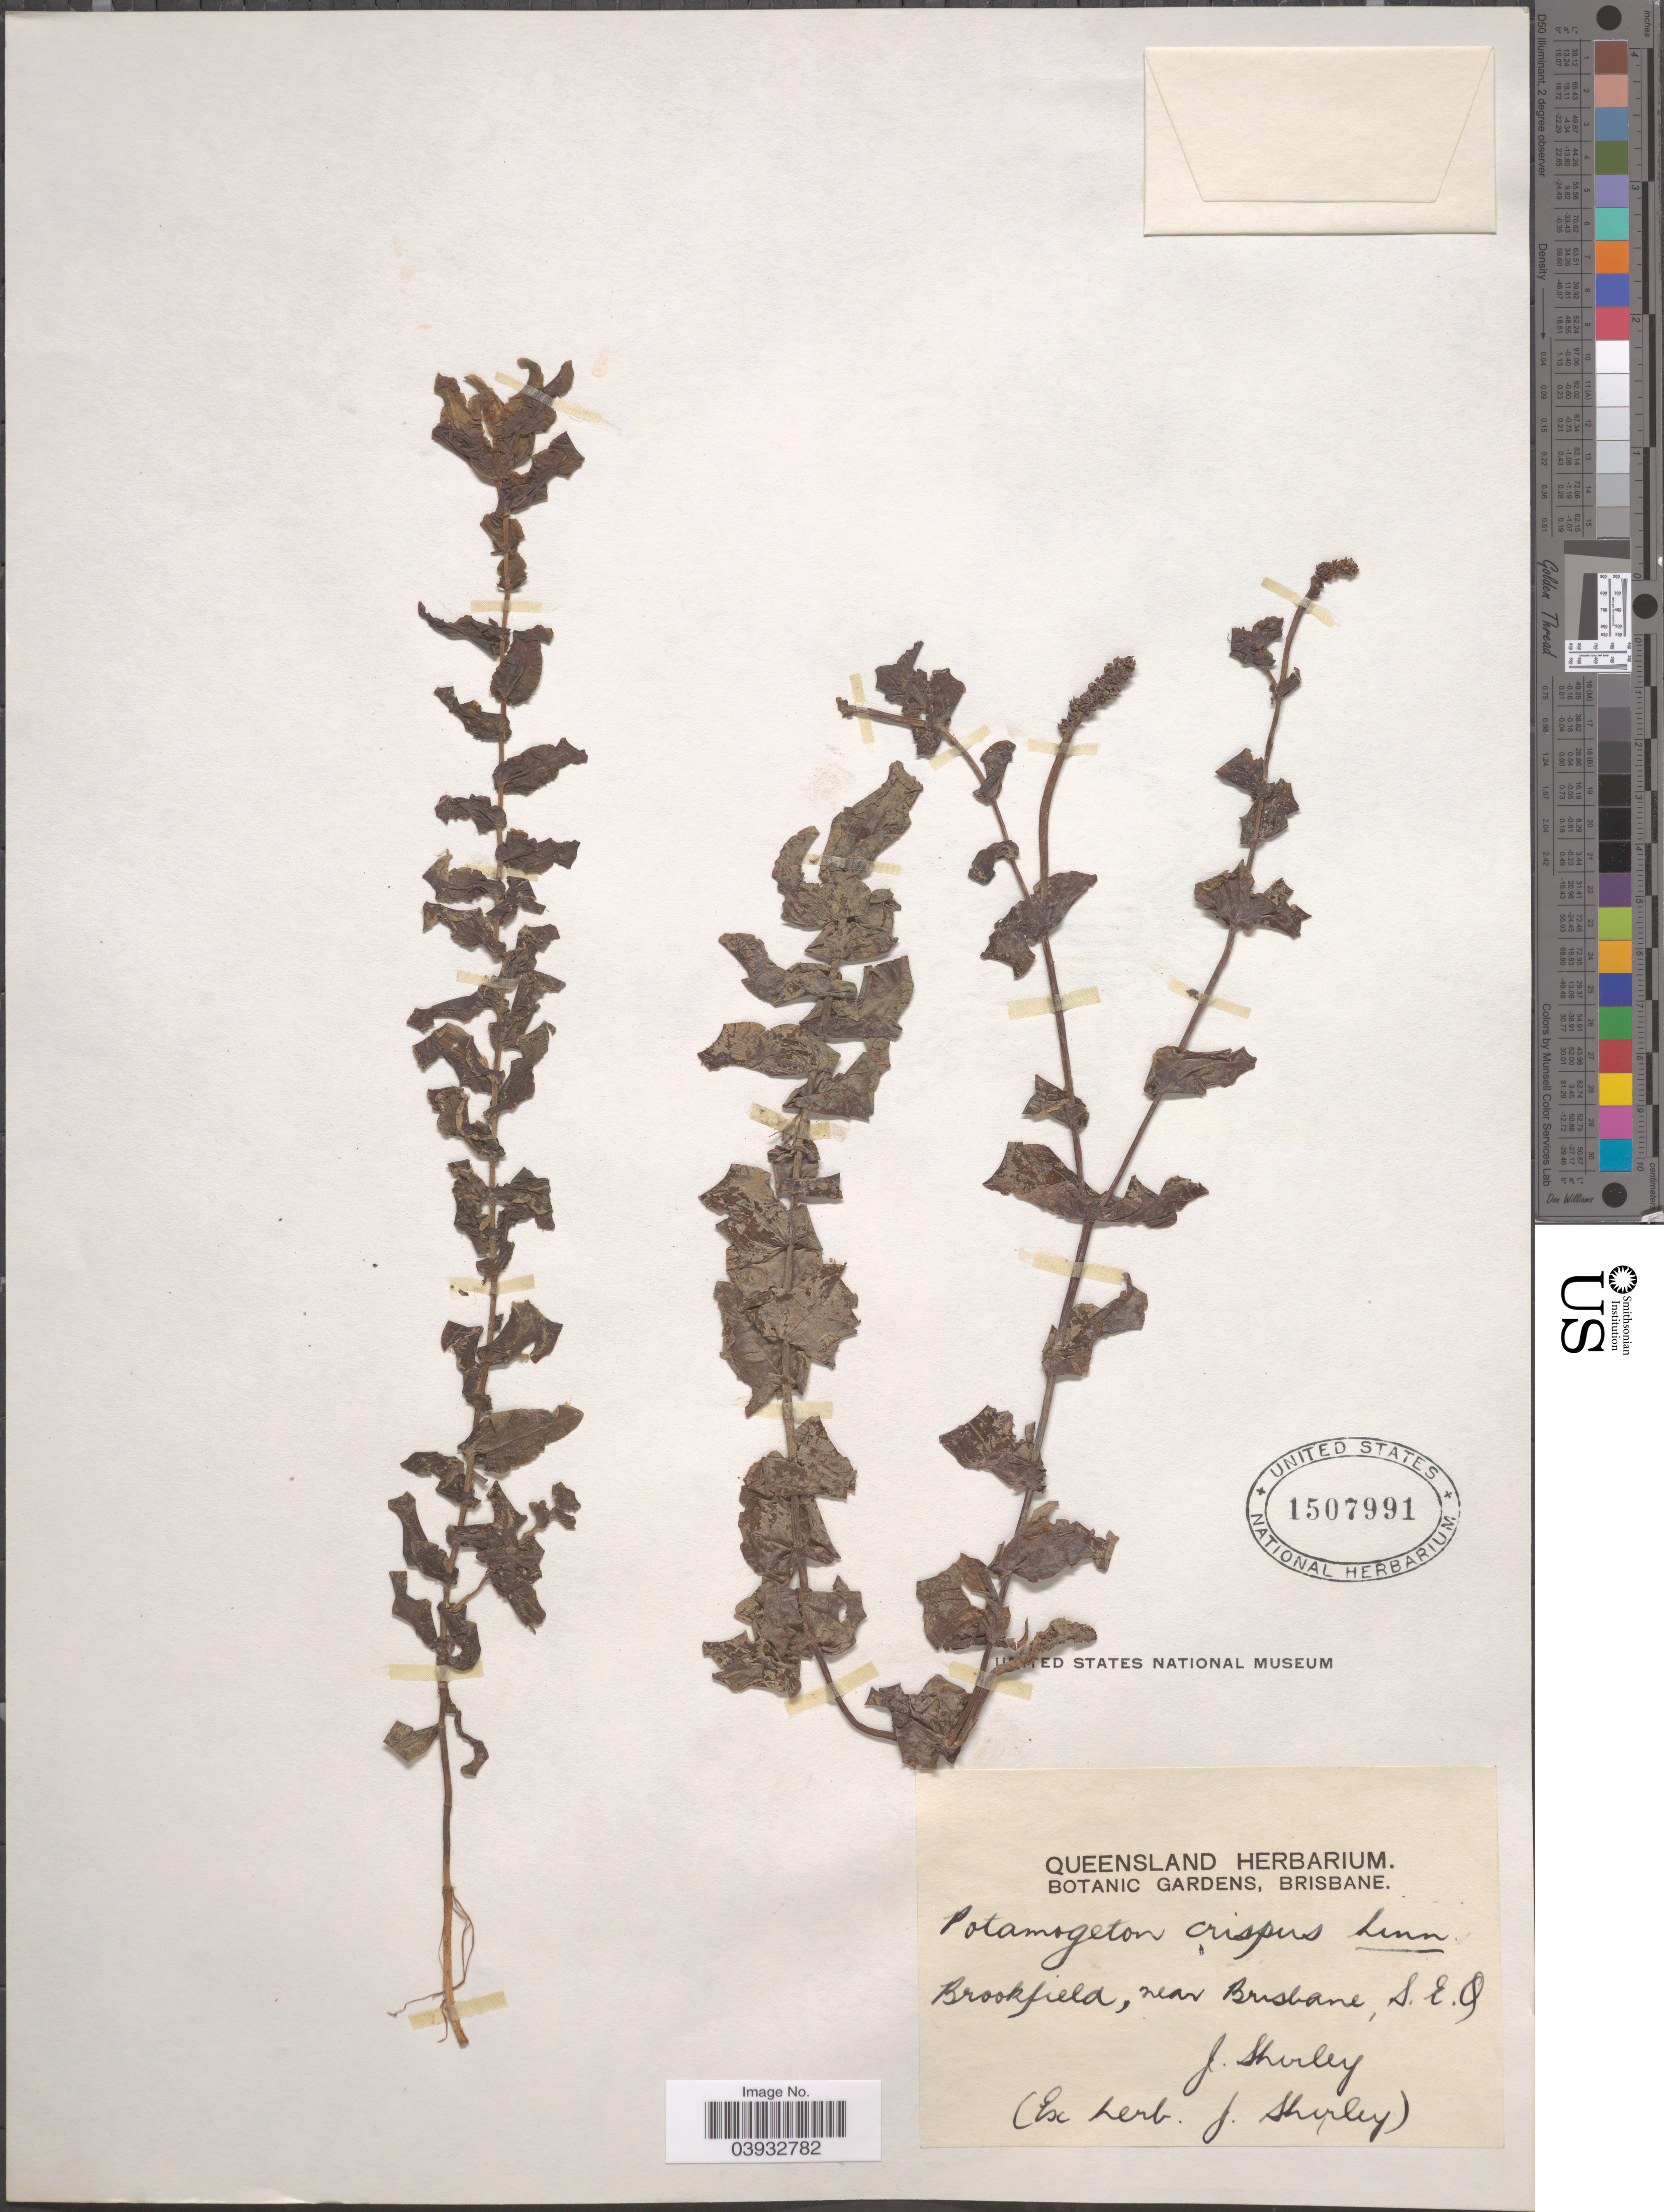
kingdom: Plantae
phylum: Tracheophyta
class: Liliopsida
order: Alismatales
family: Potamogetonaceae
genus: Potamogeton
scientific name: Potamogeton perfoliatus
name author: L.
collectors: J. Shirley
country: Australia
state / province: Queensland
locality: Brookfield, near Brisbane, S. E. G.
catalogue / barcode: US 1507991